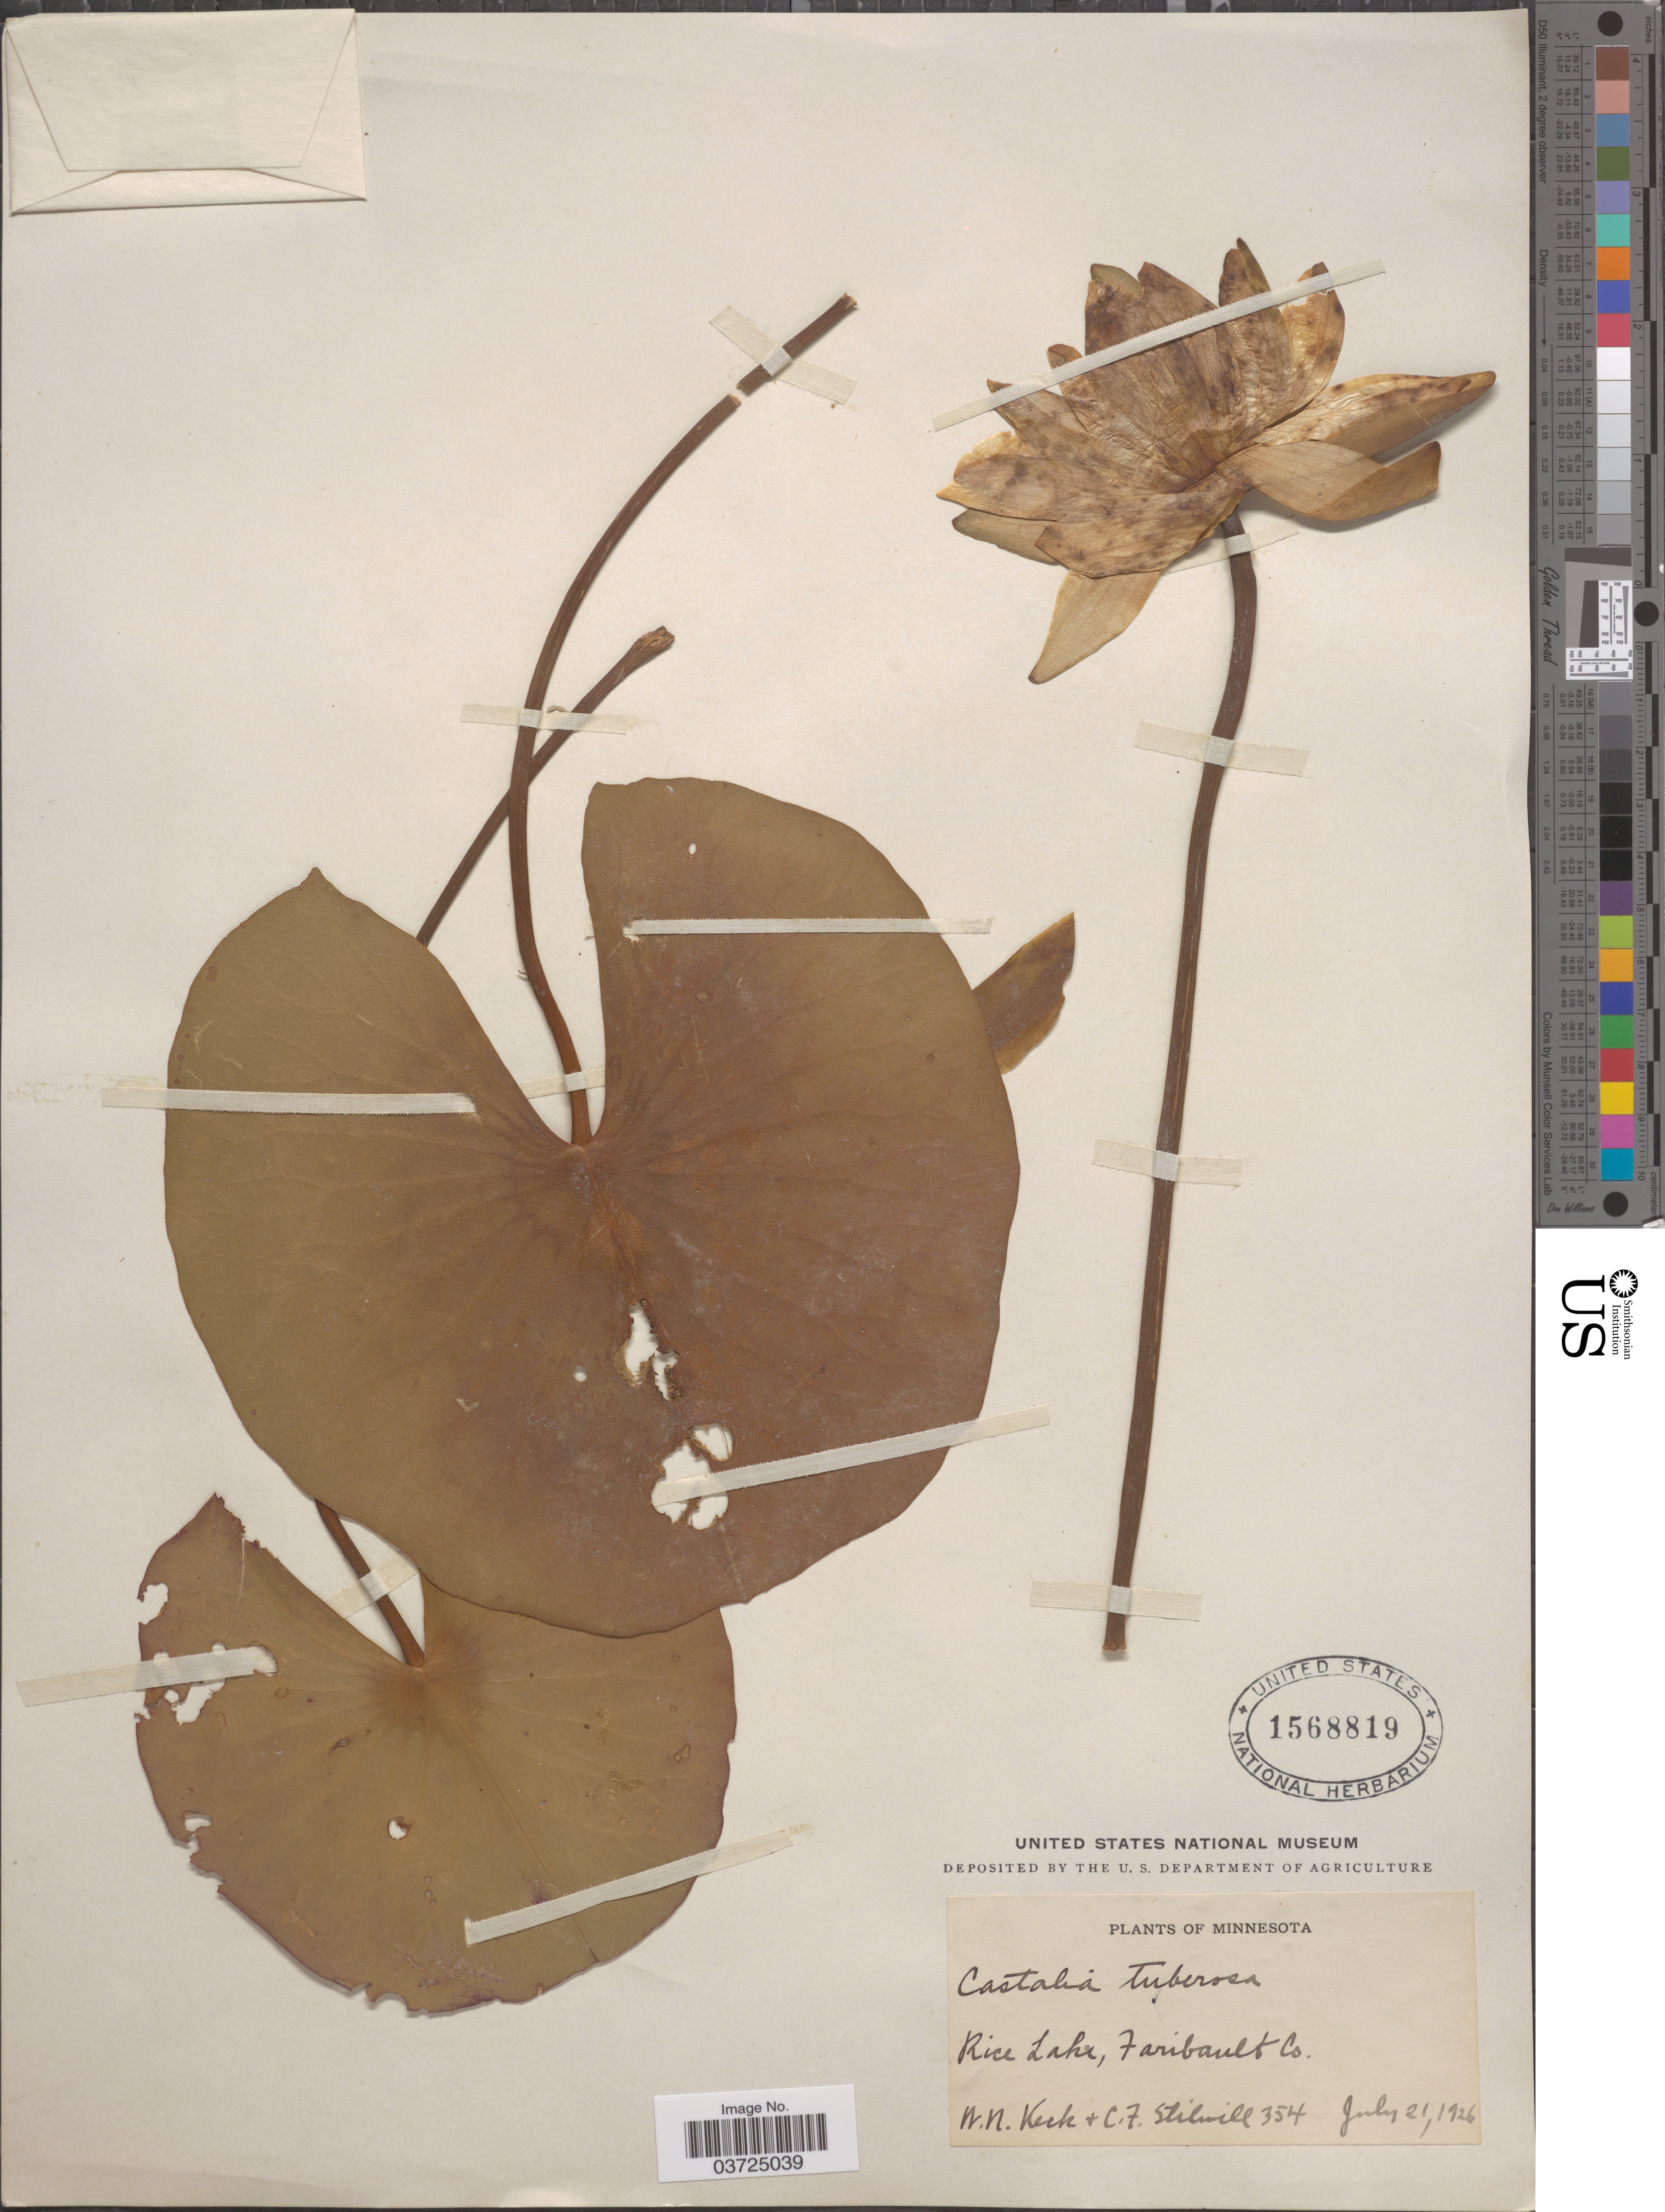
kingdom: Plantae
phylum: Tracheophyta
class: Magnoliopsida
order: Nymphaeales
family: Nymphaeaceae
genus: Nymphaea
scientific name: Nymphaea tuberosa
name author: Paine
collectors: W. Keck & C. Stilwill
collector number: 354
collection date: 1926-07-21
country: United States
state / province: Minnesota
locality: Rice Lake, Faribault Co.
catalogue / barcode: US 1568819